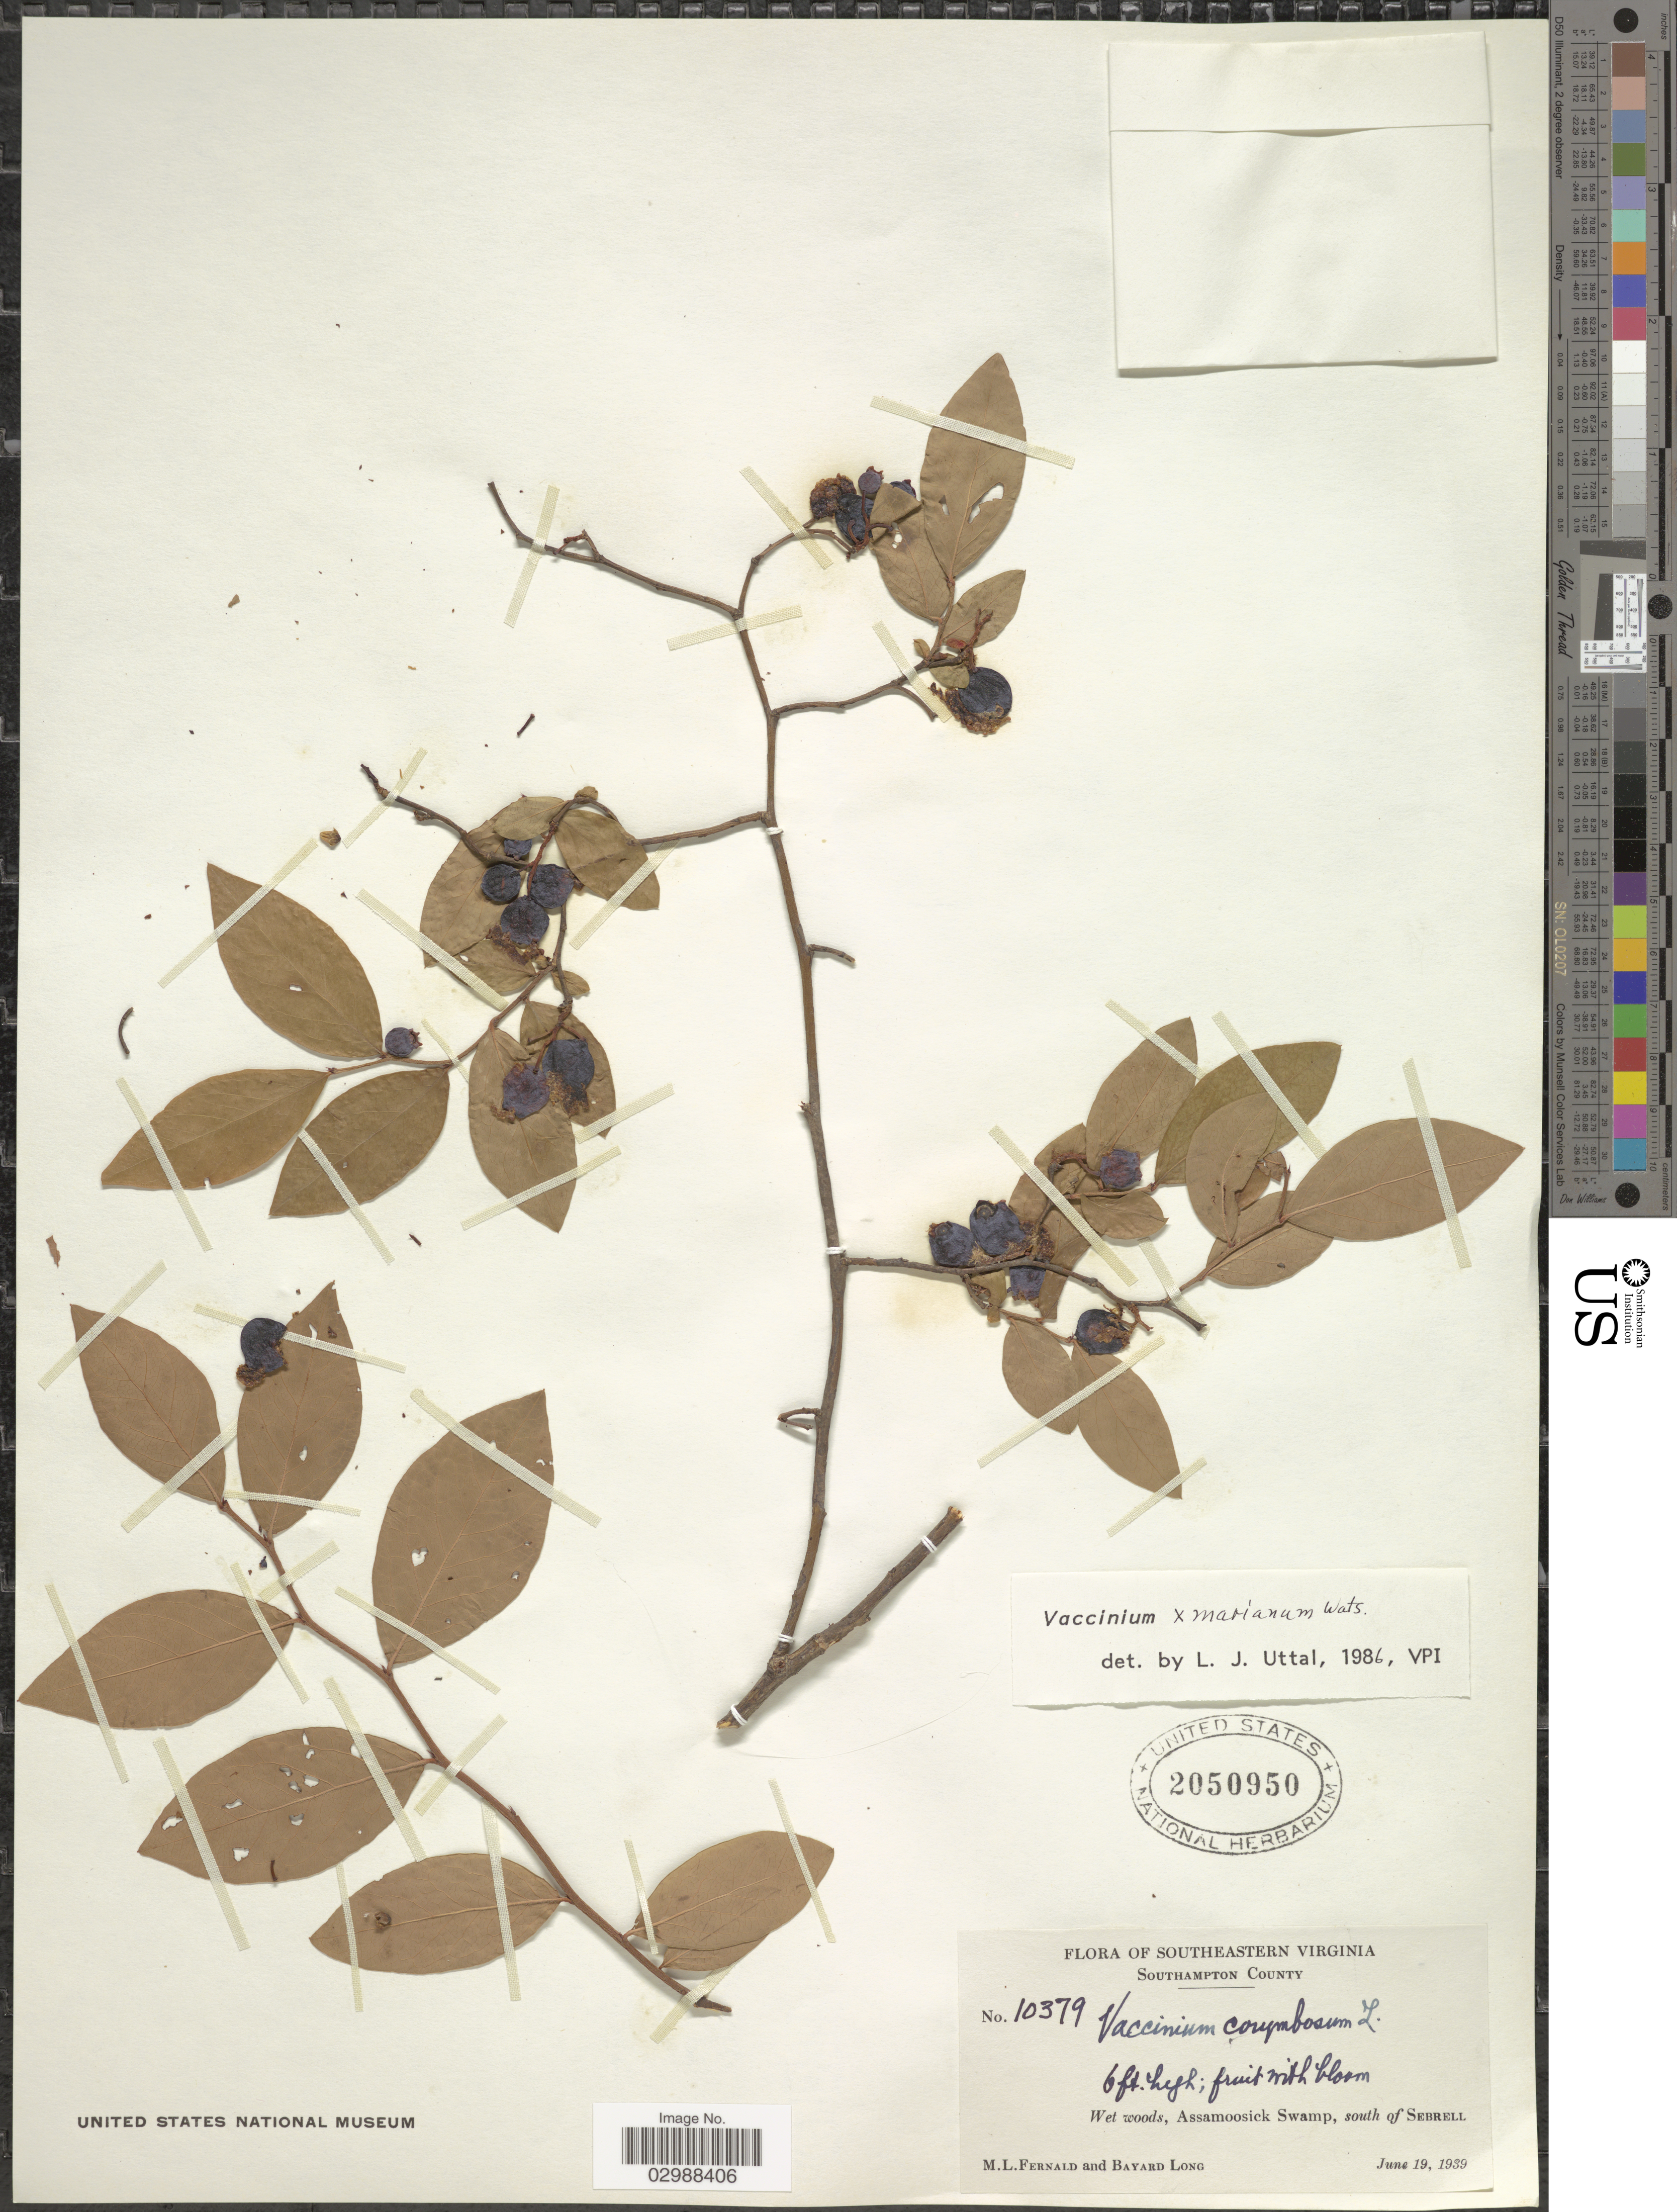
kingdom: Plantae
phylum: Tracheophyta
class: Magnoliopsida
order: Ericales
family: Ericaceae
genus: Vaccinium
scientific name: Vaccinium x marianum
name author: P. Watson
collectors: M. L. Fernald & B. Long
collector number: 10379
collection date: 1939-06-19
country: United States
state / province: Virginia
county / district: Southampton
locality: Southeastern Virginia. Southampton County. Wet woods, Assamoosick Swamp, south of Sebrell.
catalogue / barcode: US 2050950